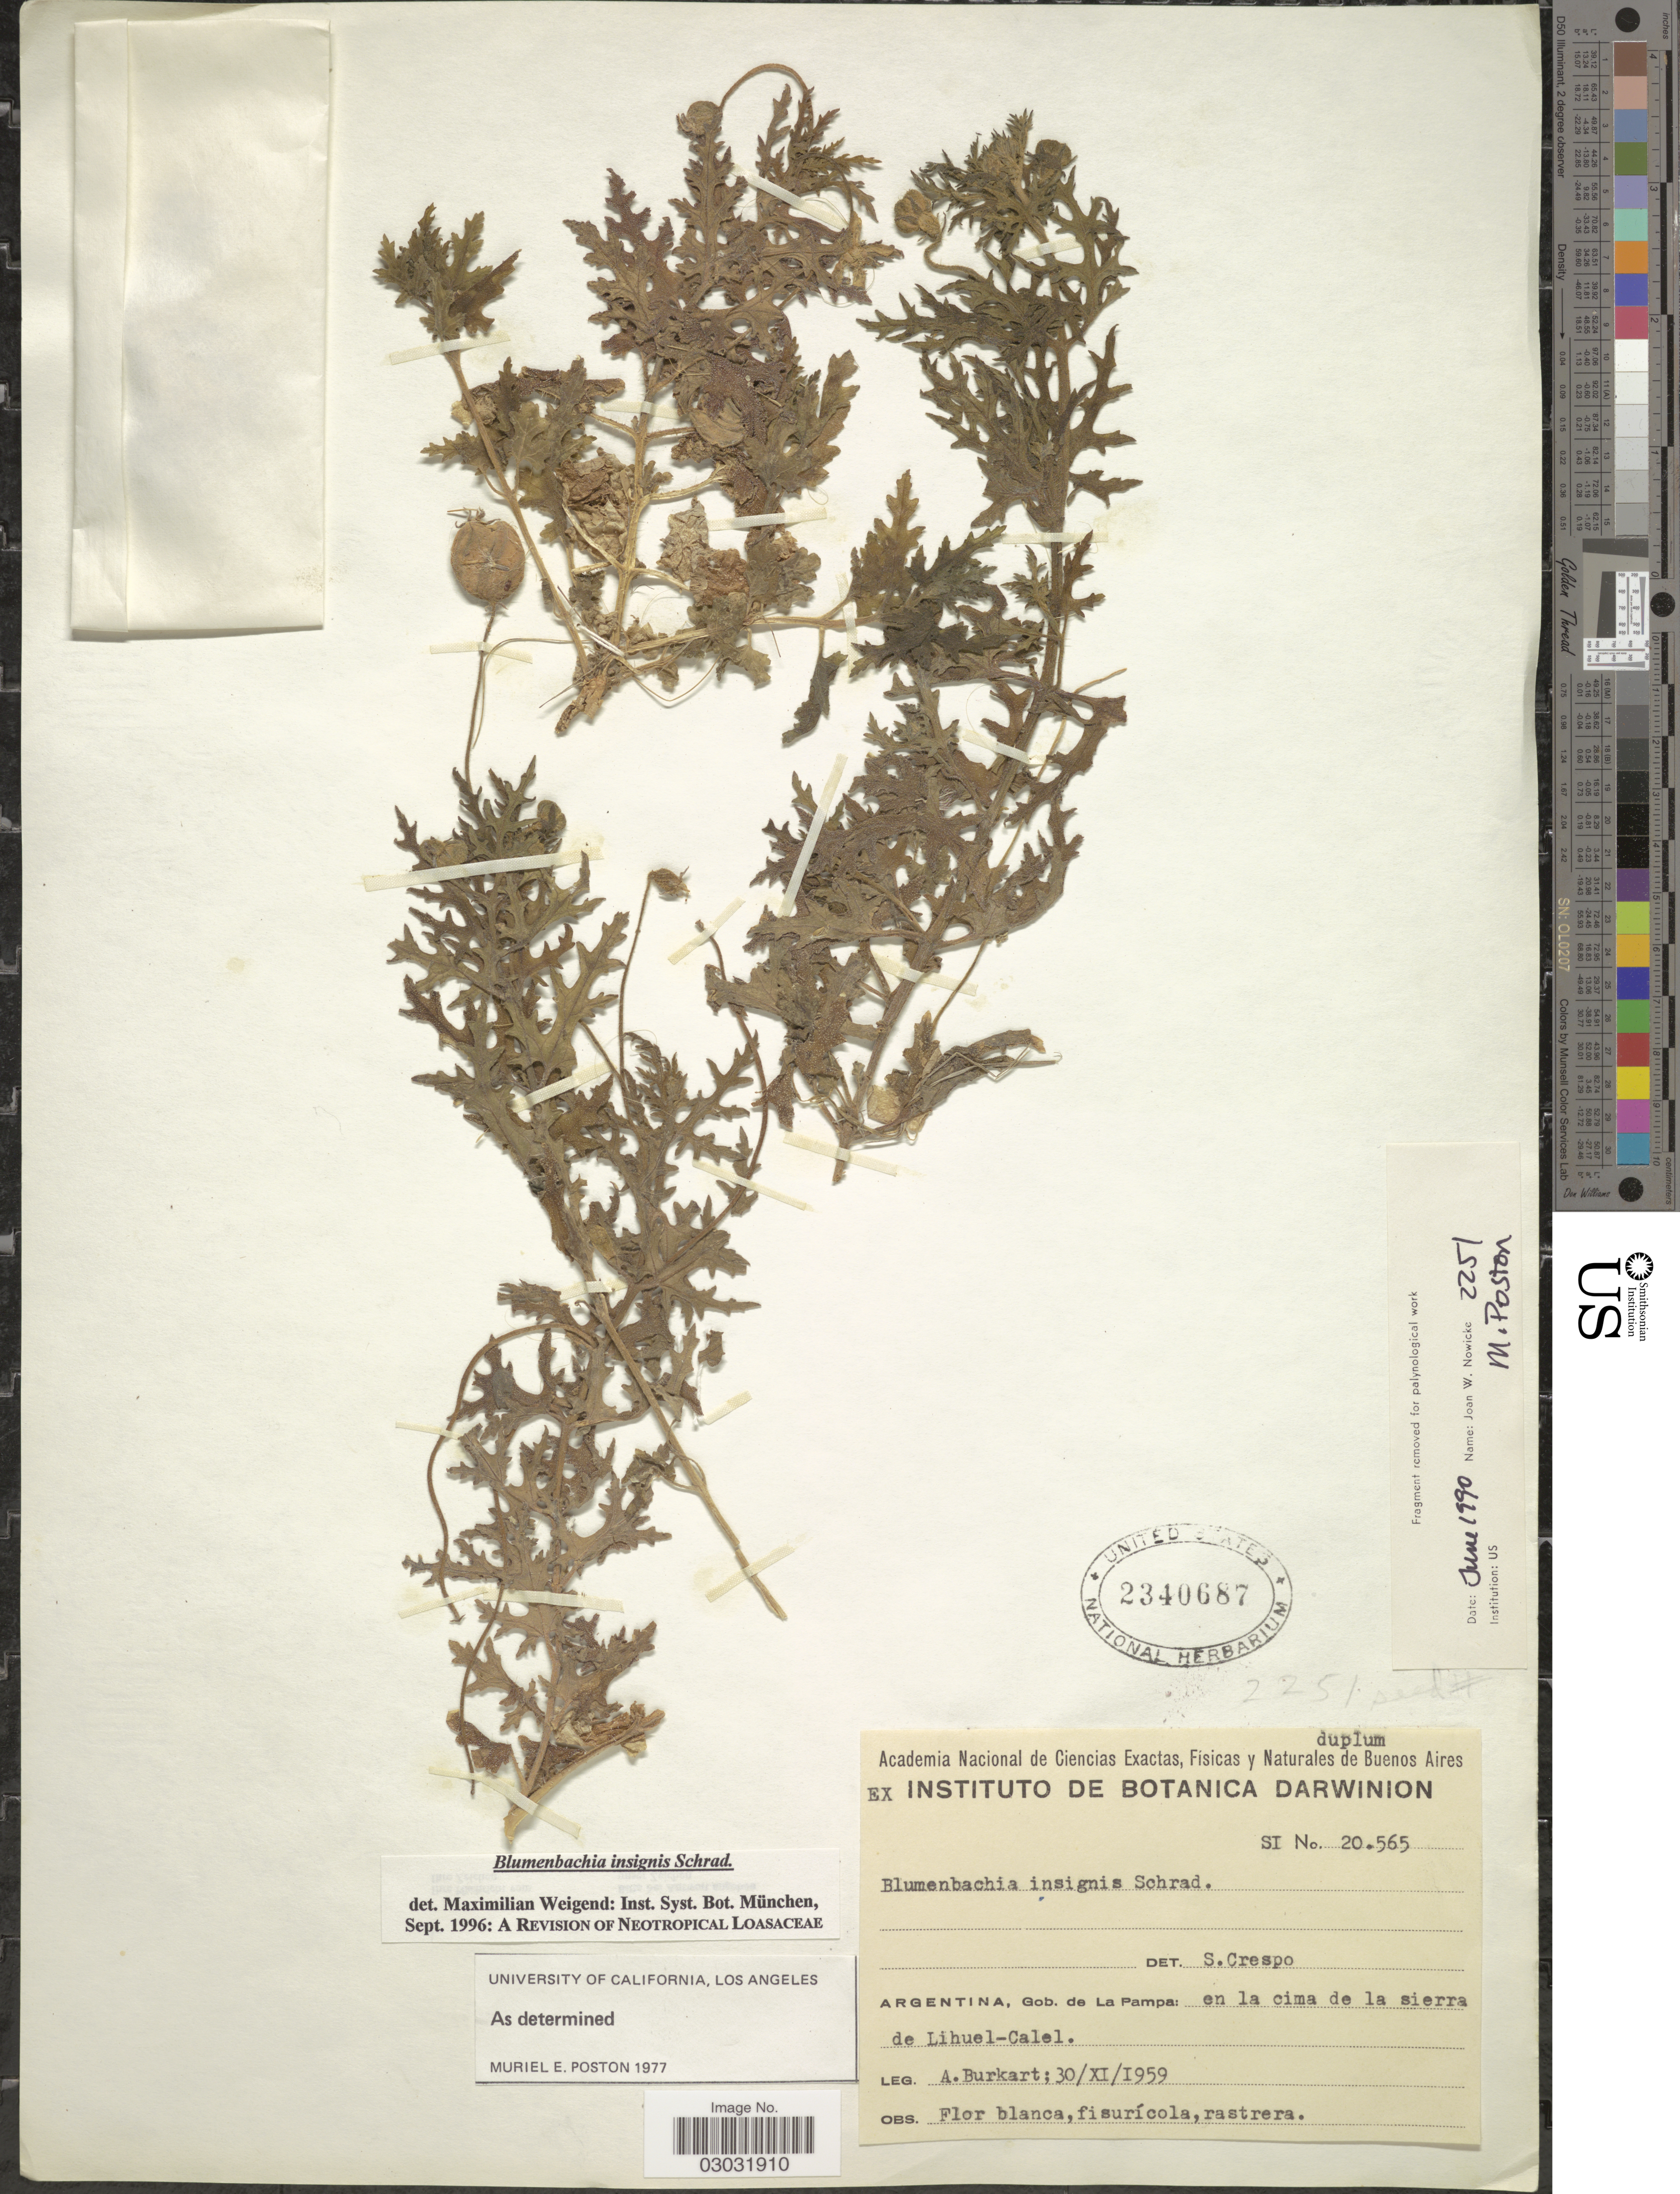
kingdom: Plantae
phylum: Tracheophyta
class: Magnoliopsida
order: Cornales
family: Loasaceae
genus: Blumenbachia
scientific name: Blumenbachia insignis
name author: Schrad.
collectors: A. E. Burkart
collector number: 20565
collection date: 1959-11-30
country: Argentina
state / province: La Pampa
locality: Gob. de La Pampa: en la cima de la sierra de Lihuel-Calel.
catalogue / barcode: US 2340687